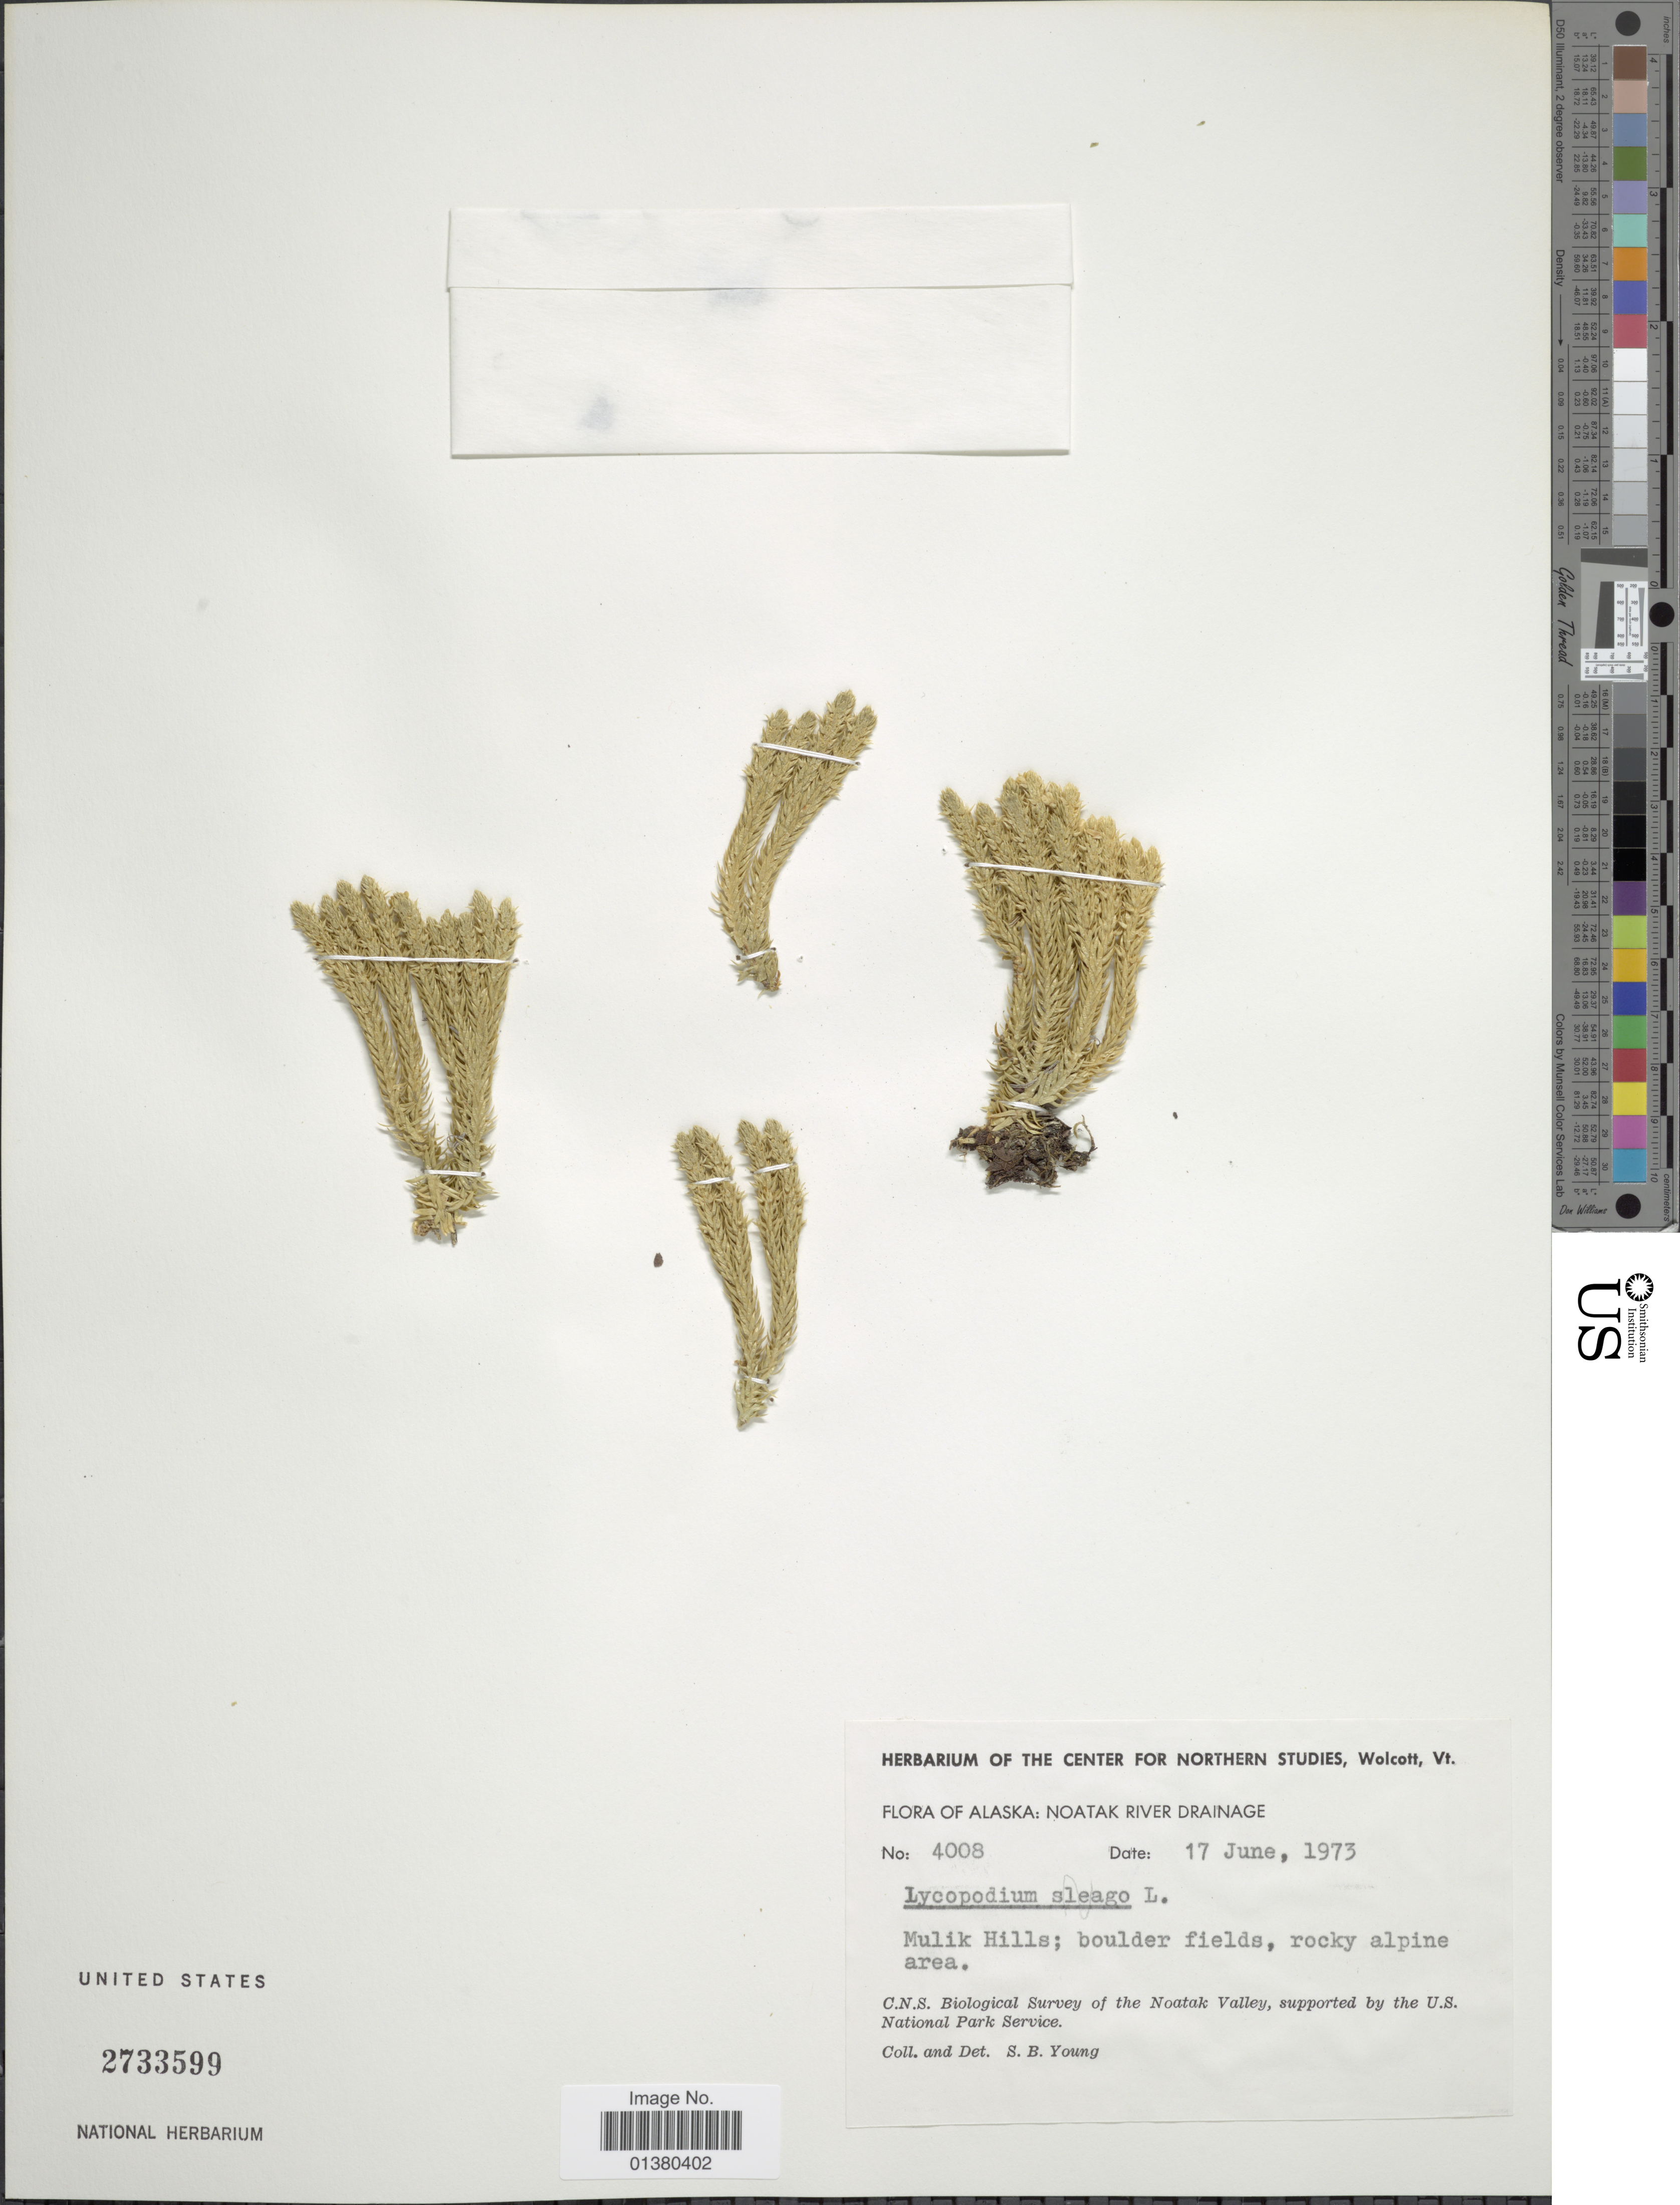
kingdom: Plantae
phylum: Tracheophyta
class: Lycopodiopsida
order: Lycopodiales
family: Lycopodiaceae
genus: Huperzia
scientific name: Huperzia selago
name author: (L.) Bernh. ex Schrank & Mart.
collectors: S. Young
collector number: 4008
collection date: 1973-06-17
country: United States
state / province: Alaska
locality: Noatak River Drainage, Mulik Hills; boulder fields, rocky alpine area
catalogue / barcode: US 2733599